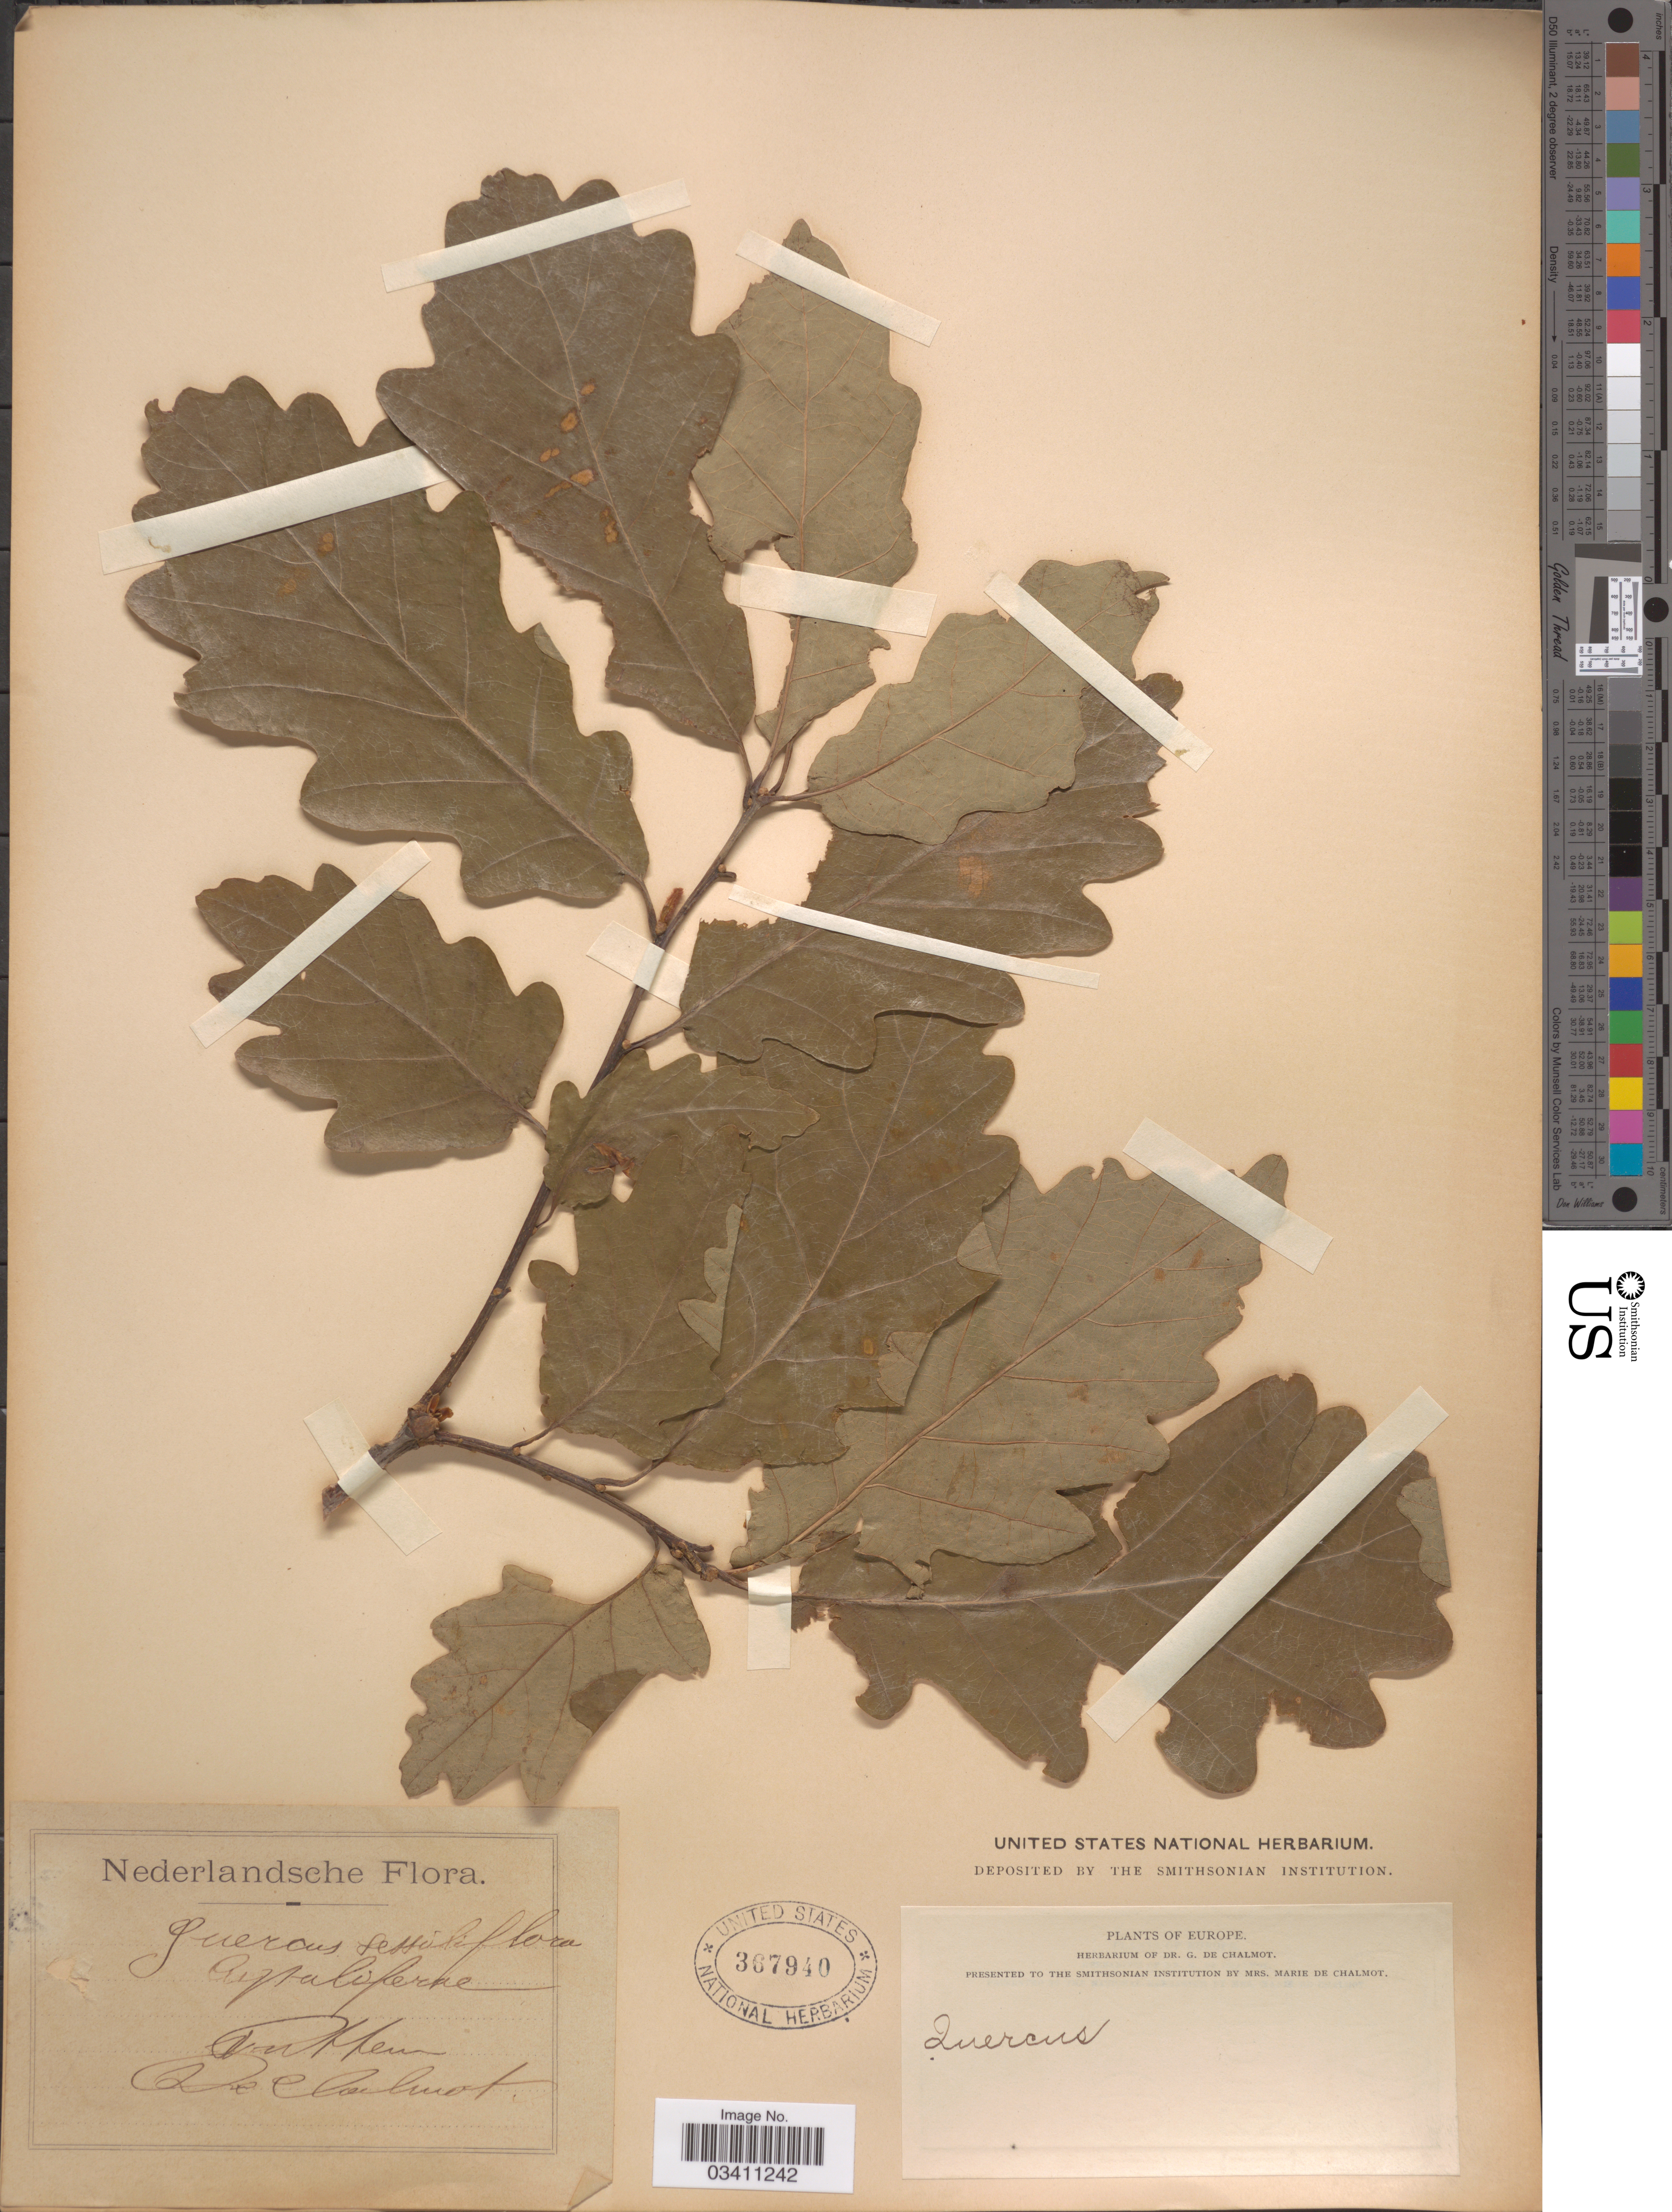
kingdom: Plantae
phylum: Tracheophyta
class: Magnoliopsida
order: Fagales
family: Fagaceae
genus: Quercus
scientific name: Quercus sessiliflora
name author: Salisb.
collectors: G. de Chalmot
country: Netherlands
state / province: Gelderland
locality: Putten.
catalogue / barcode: US 367940